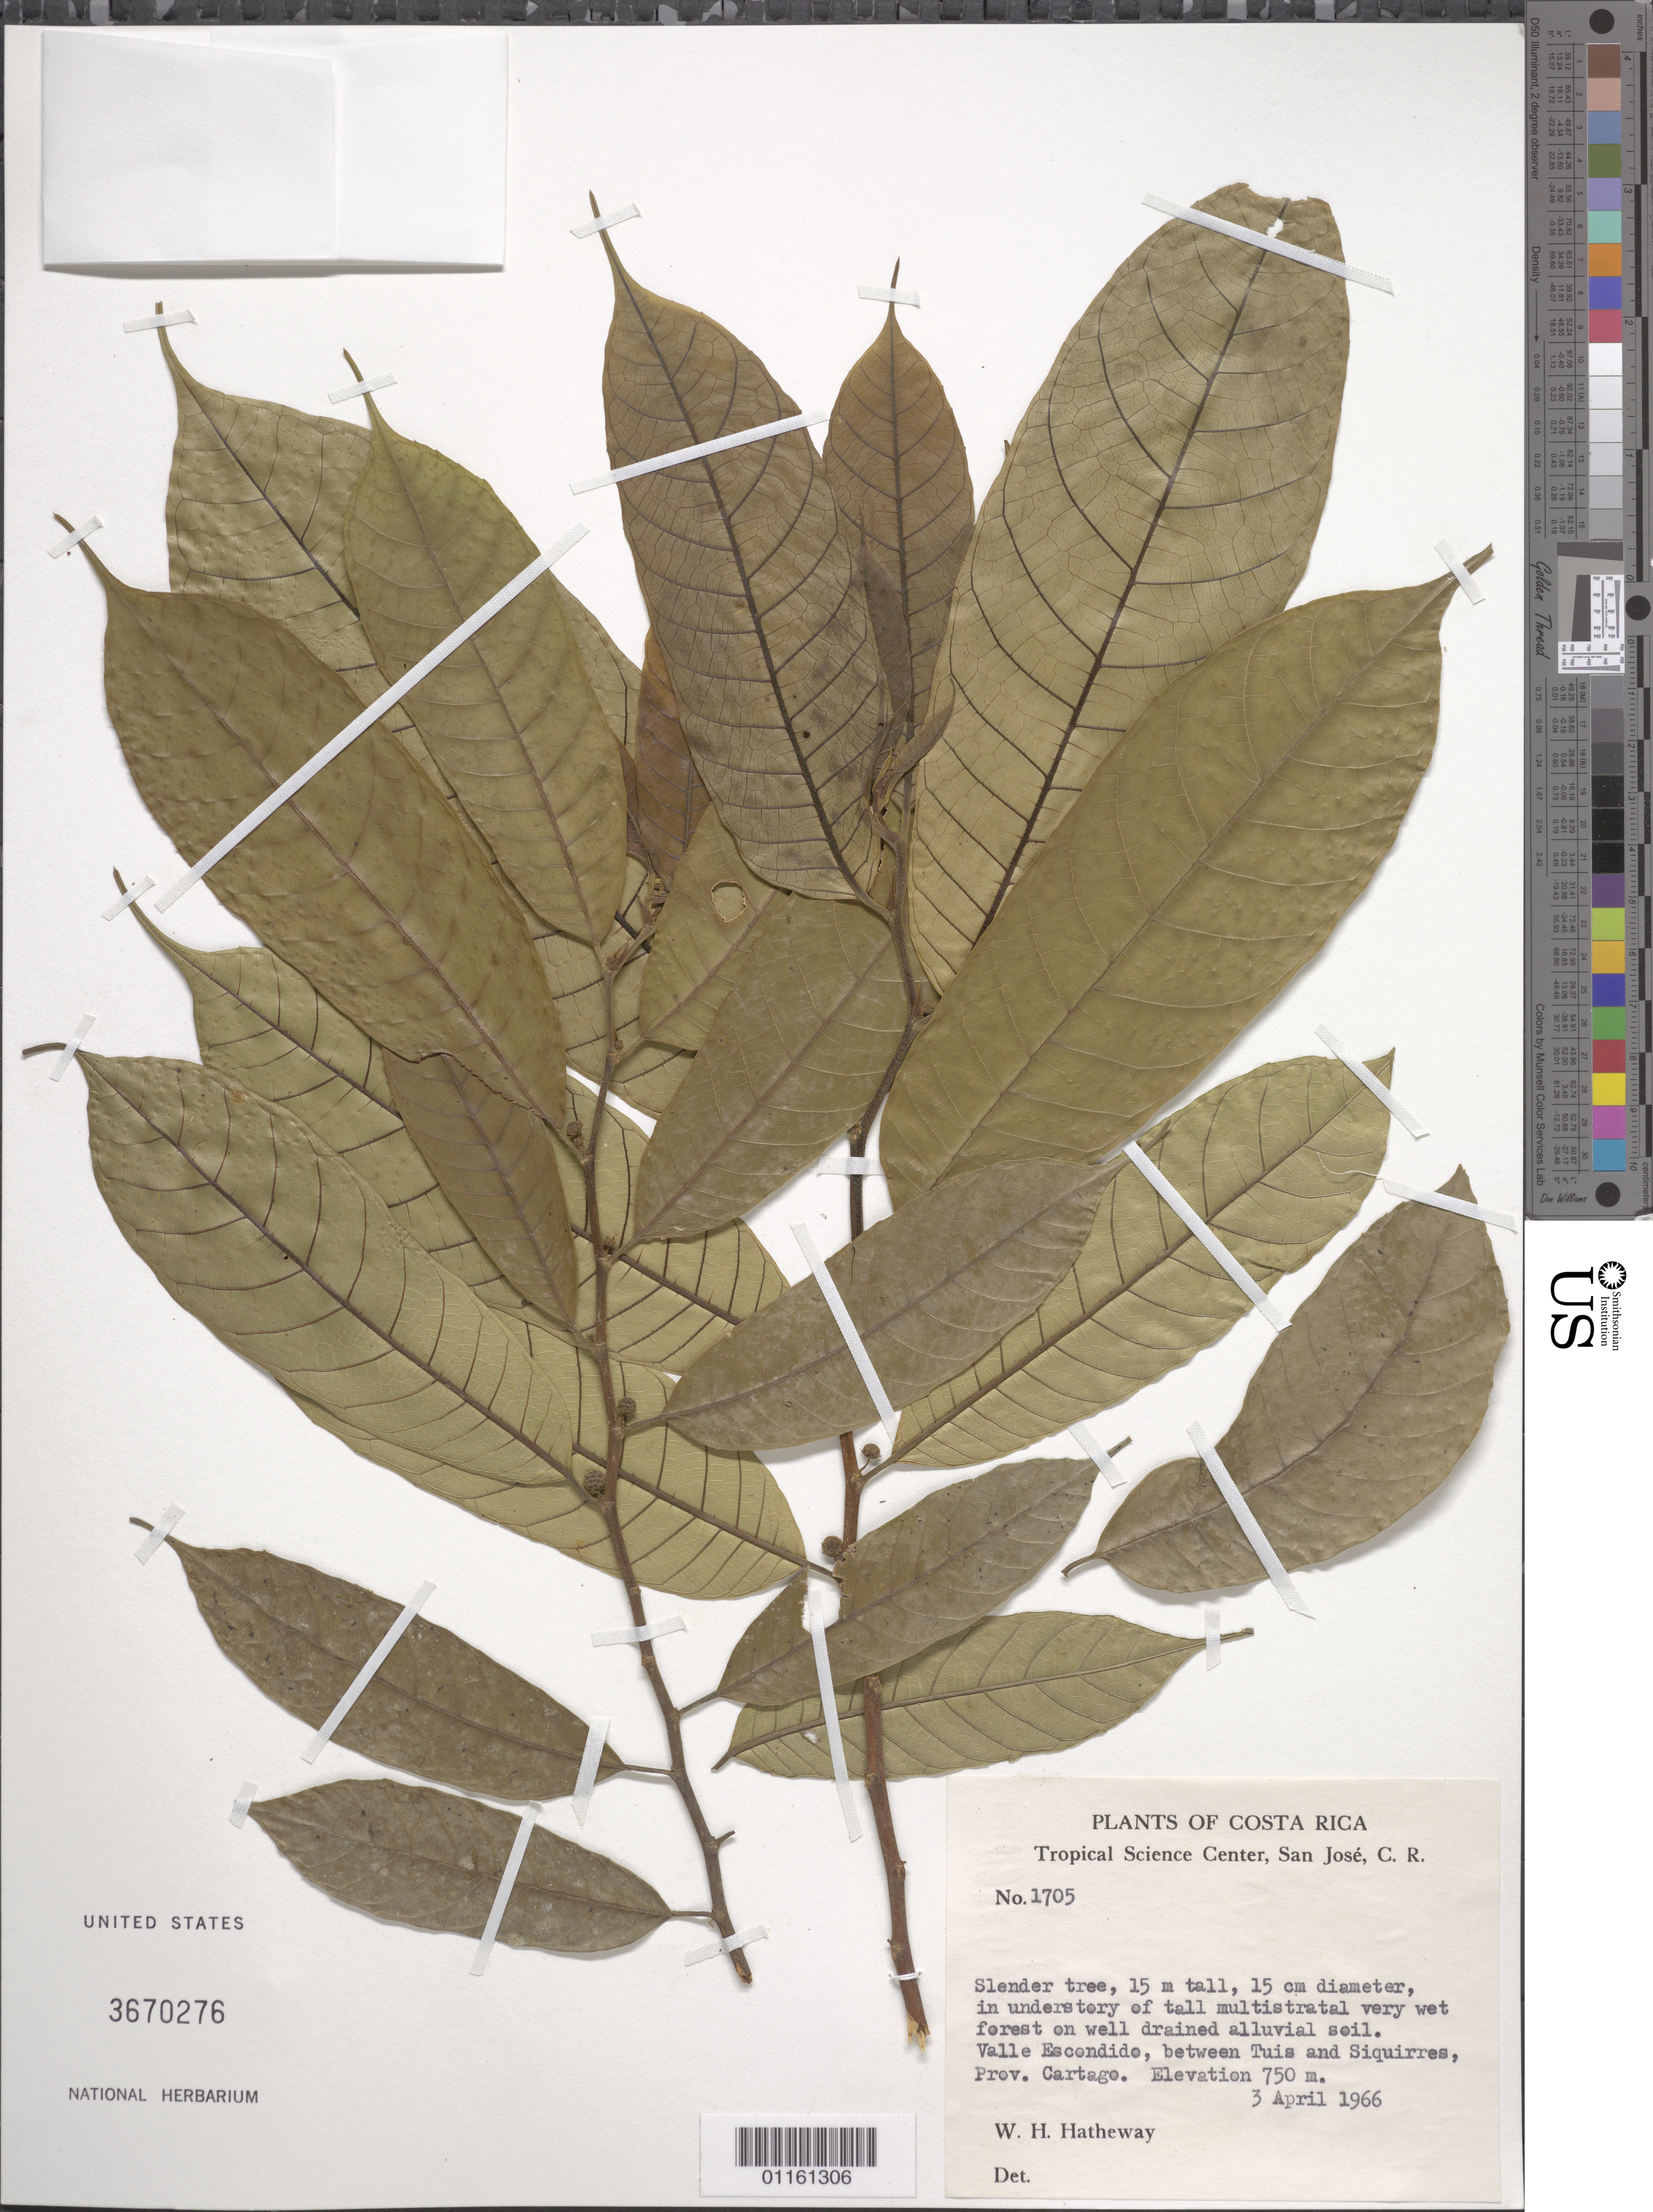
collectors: W. H. Hatheway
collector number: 1705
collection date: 1966-04-03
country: Costa Rica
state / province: Cartago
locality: Valle Escondido, between Tuis and Siquirres.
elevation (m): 750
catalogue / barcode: US 3670276